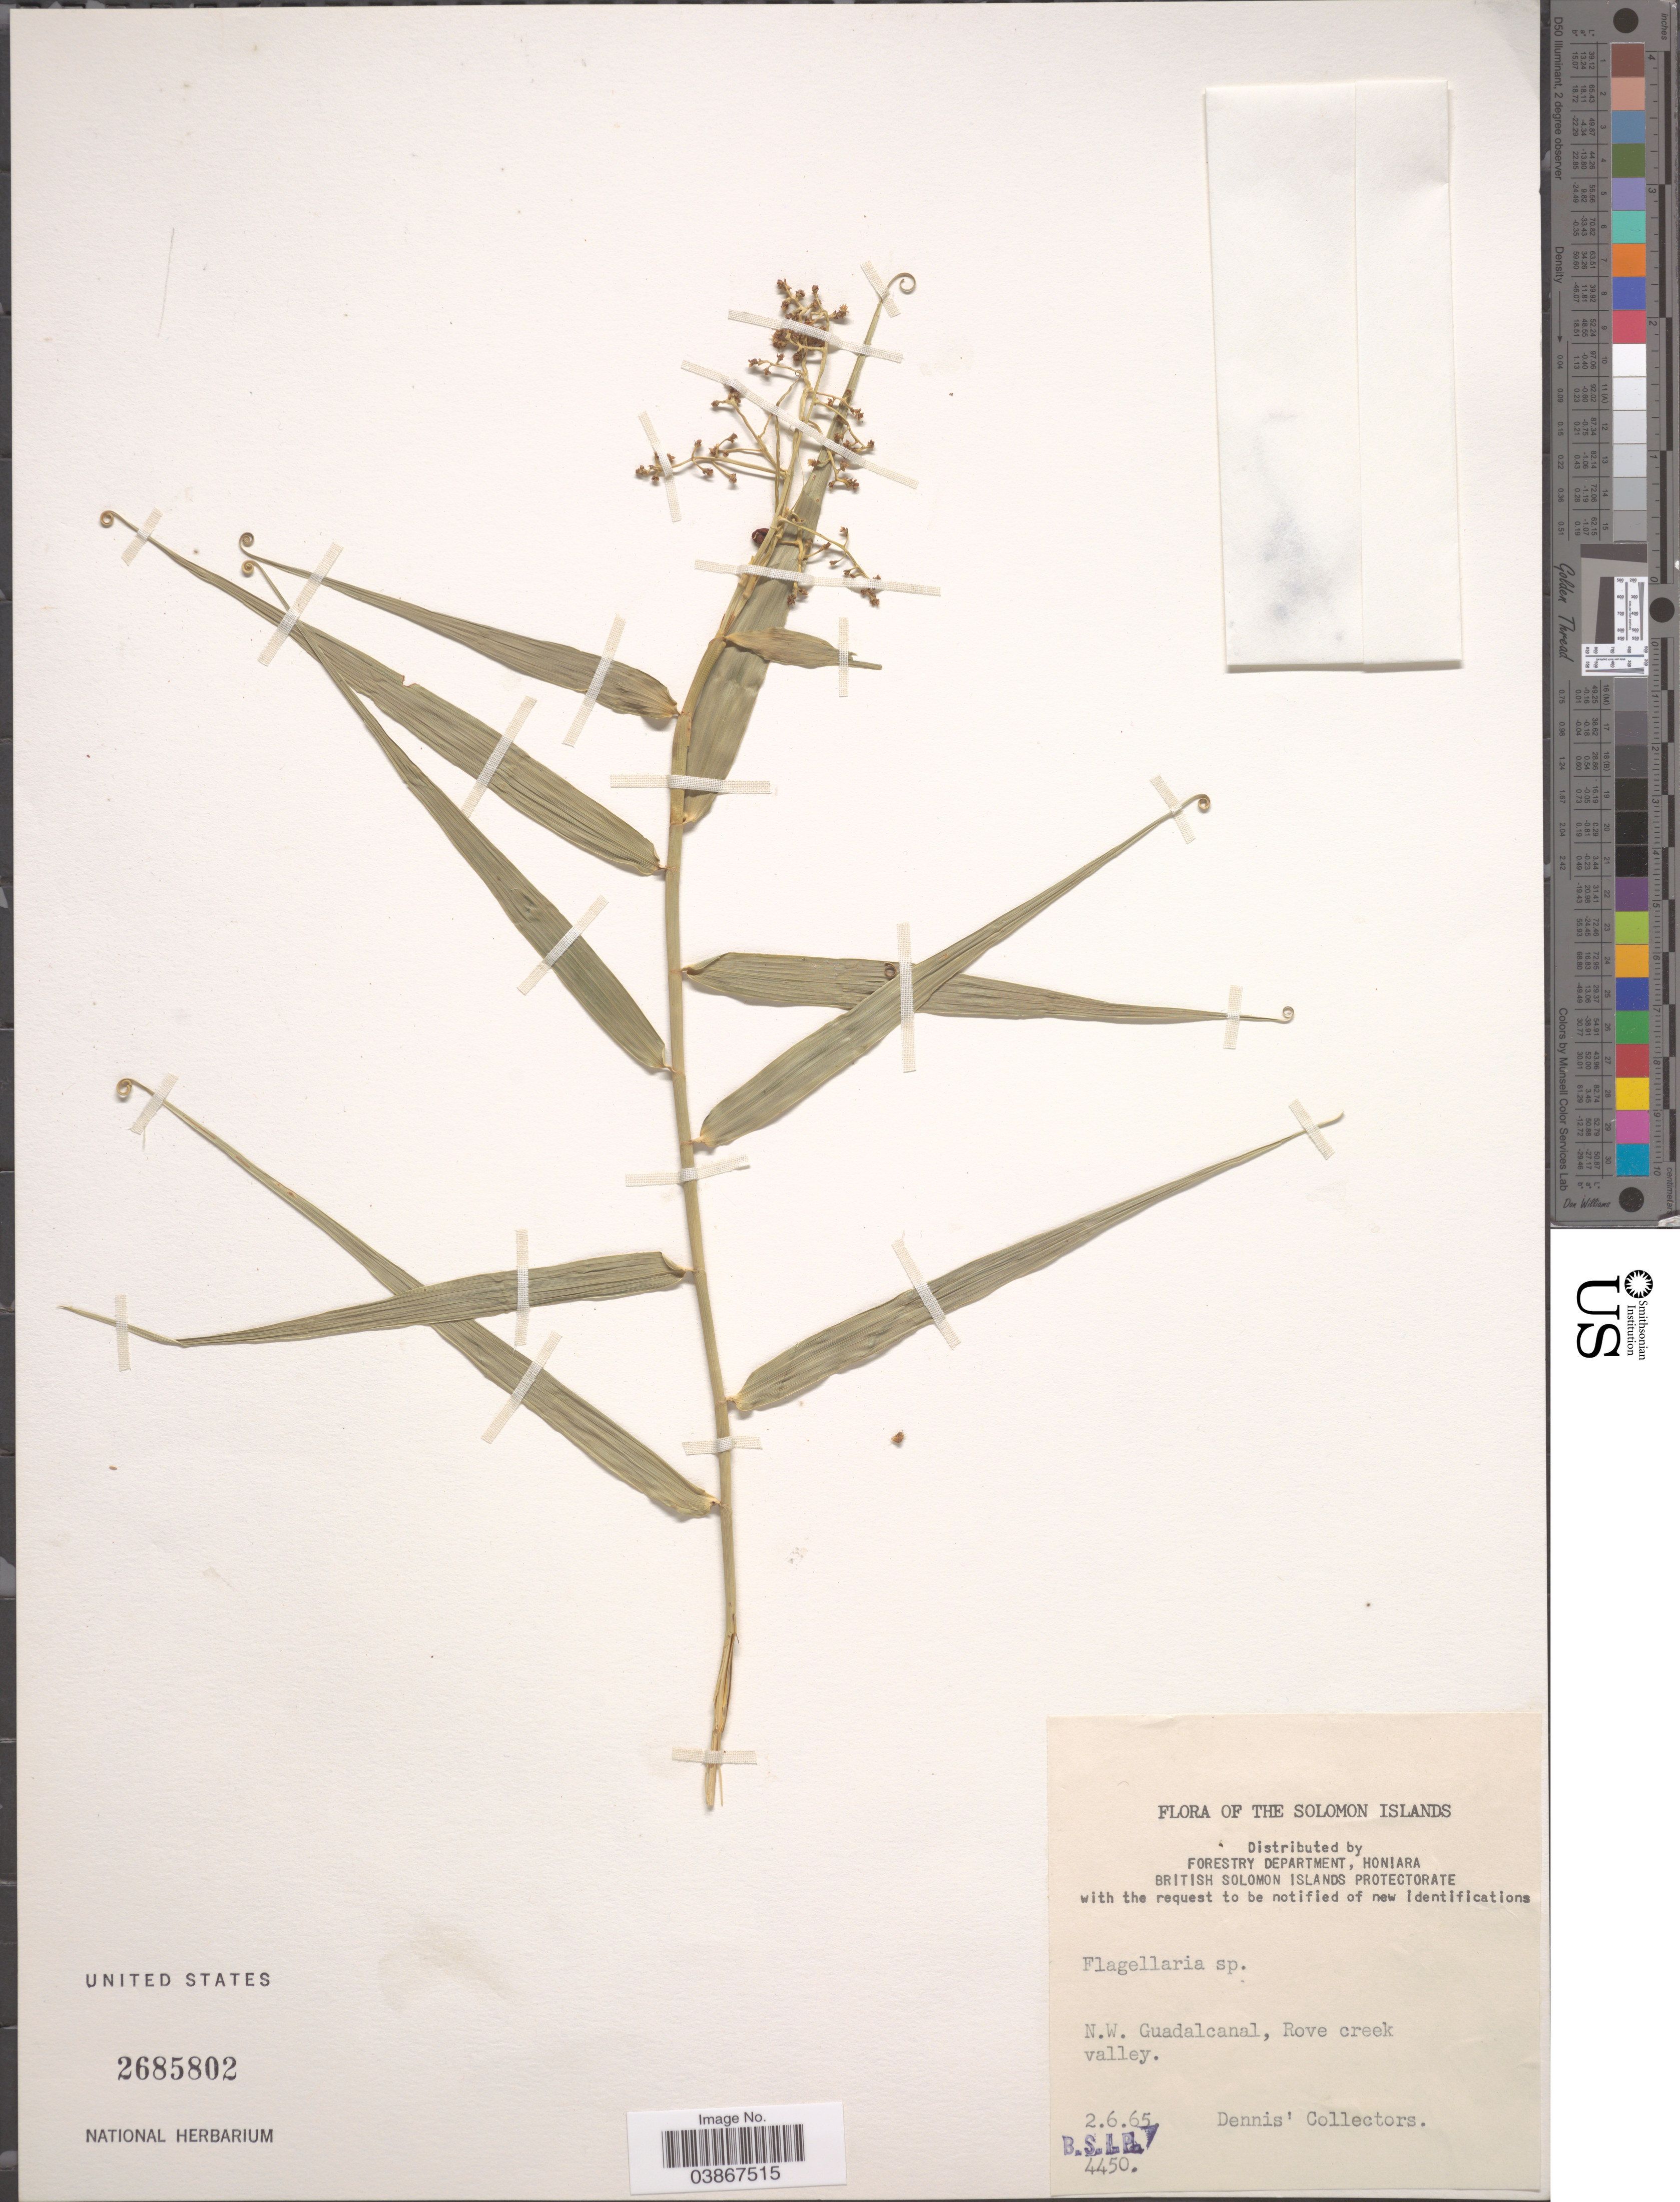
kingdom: Plantae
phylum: Tracheophyta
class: Liliopsida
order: Poales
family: Flagellariaceae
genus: Flagellaria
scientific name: Flagellaria sp.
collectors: Dennis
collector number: BSLP 4450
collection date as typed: Transcribed d/m/y: 2/6/65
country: Solomon Islands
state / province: Solomon Islands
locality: N.W. Guadalcanal, Rove creek valley.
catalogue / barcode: US 2685802